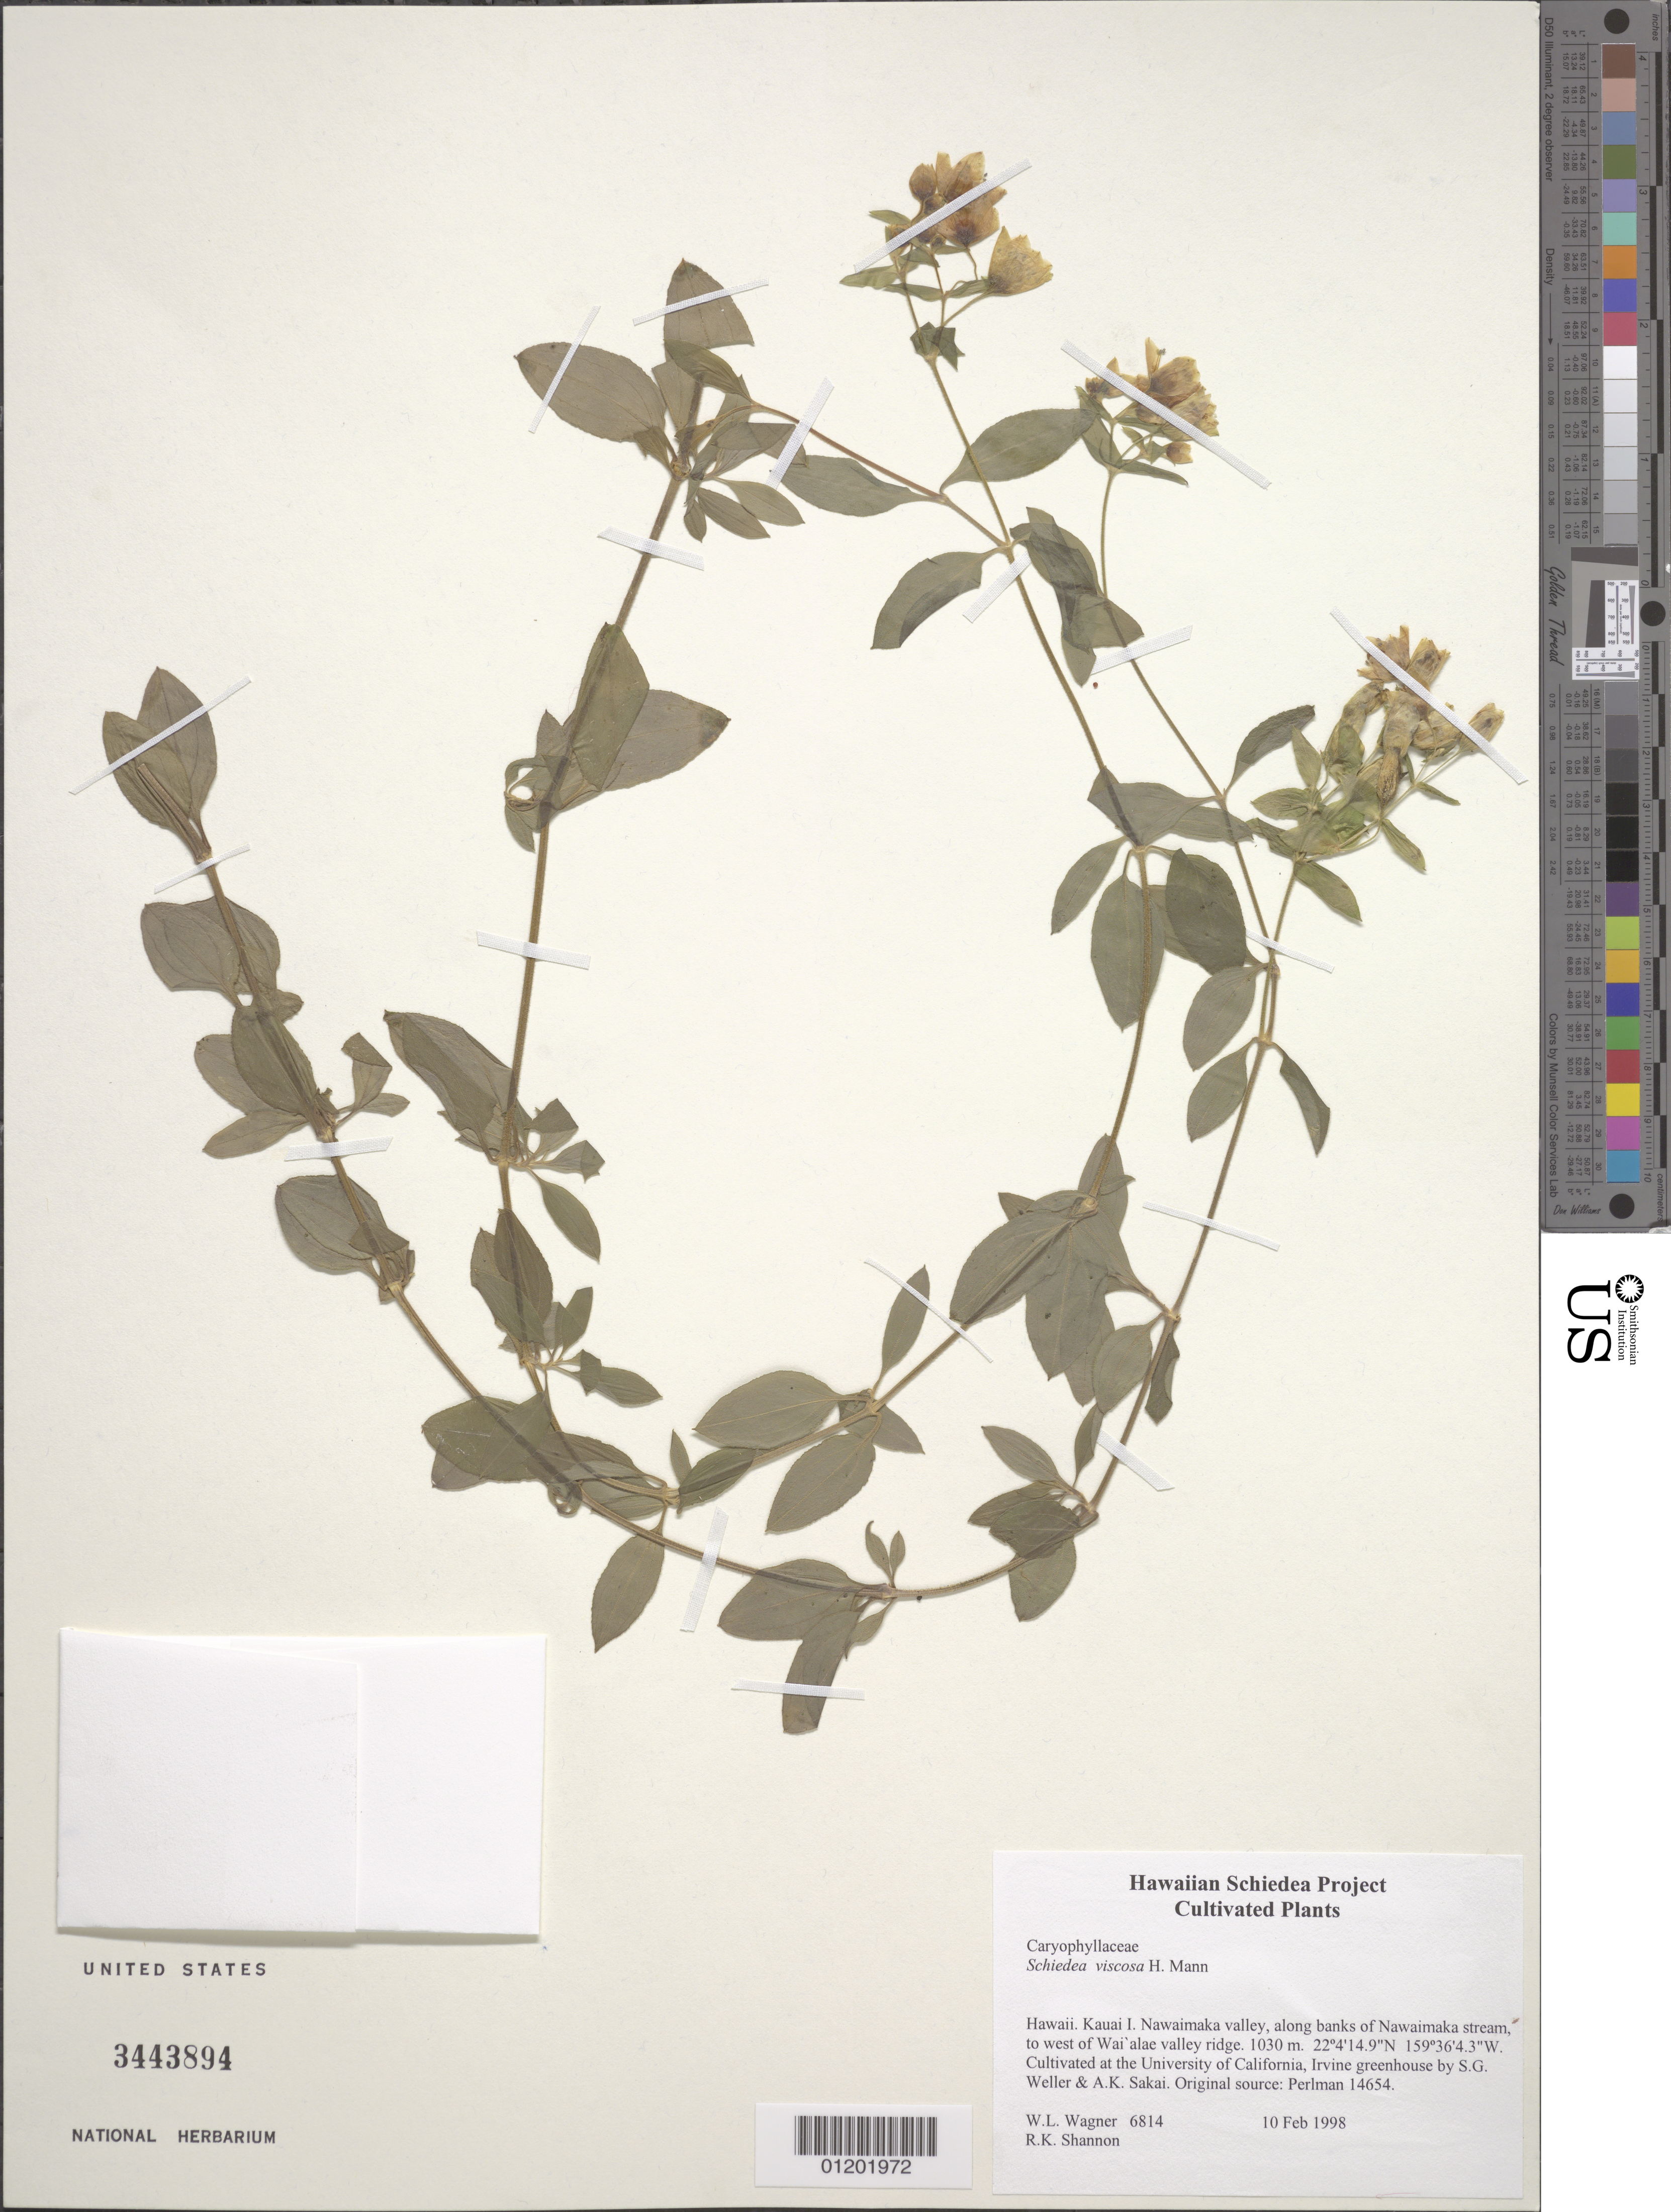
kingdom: Plantae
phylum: Tracheophyta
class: Magnoliopsida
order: Caryophyllales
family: Caryophyllaceae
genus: Schiedea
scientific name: Schiedea viscosa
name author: H. Mann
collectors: W. L. Wagner & R. Shannon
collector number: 6814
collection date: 1998-02-10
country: United States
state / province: California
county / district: Orange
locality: University of California, Irvine greenhouse.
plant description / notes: Cultivated at the University of California, Irvine greenhouse by S.G. Weller & A.K. Sakai. Original source: Perlman 14654.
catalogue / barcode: US 3443894